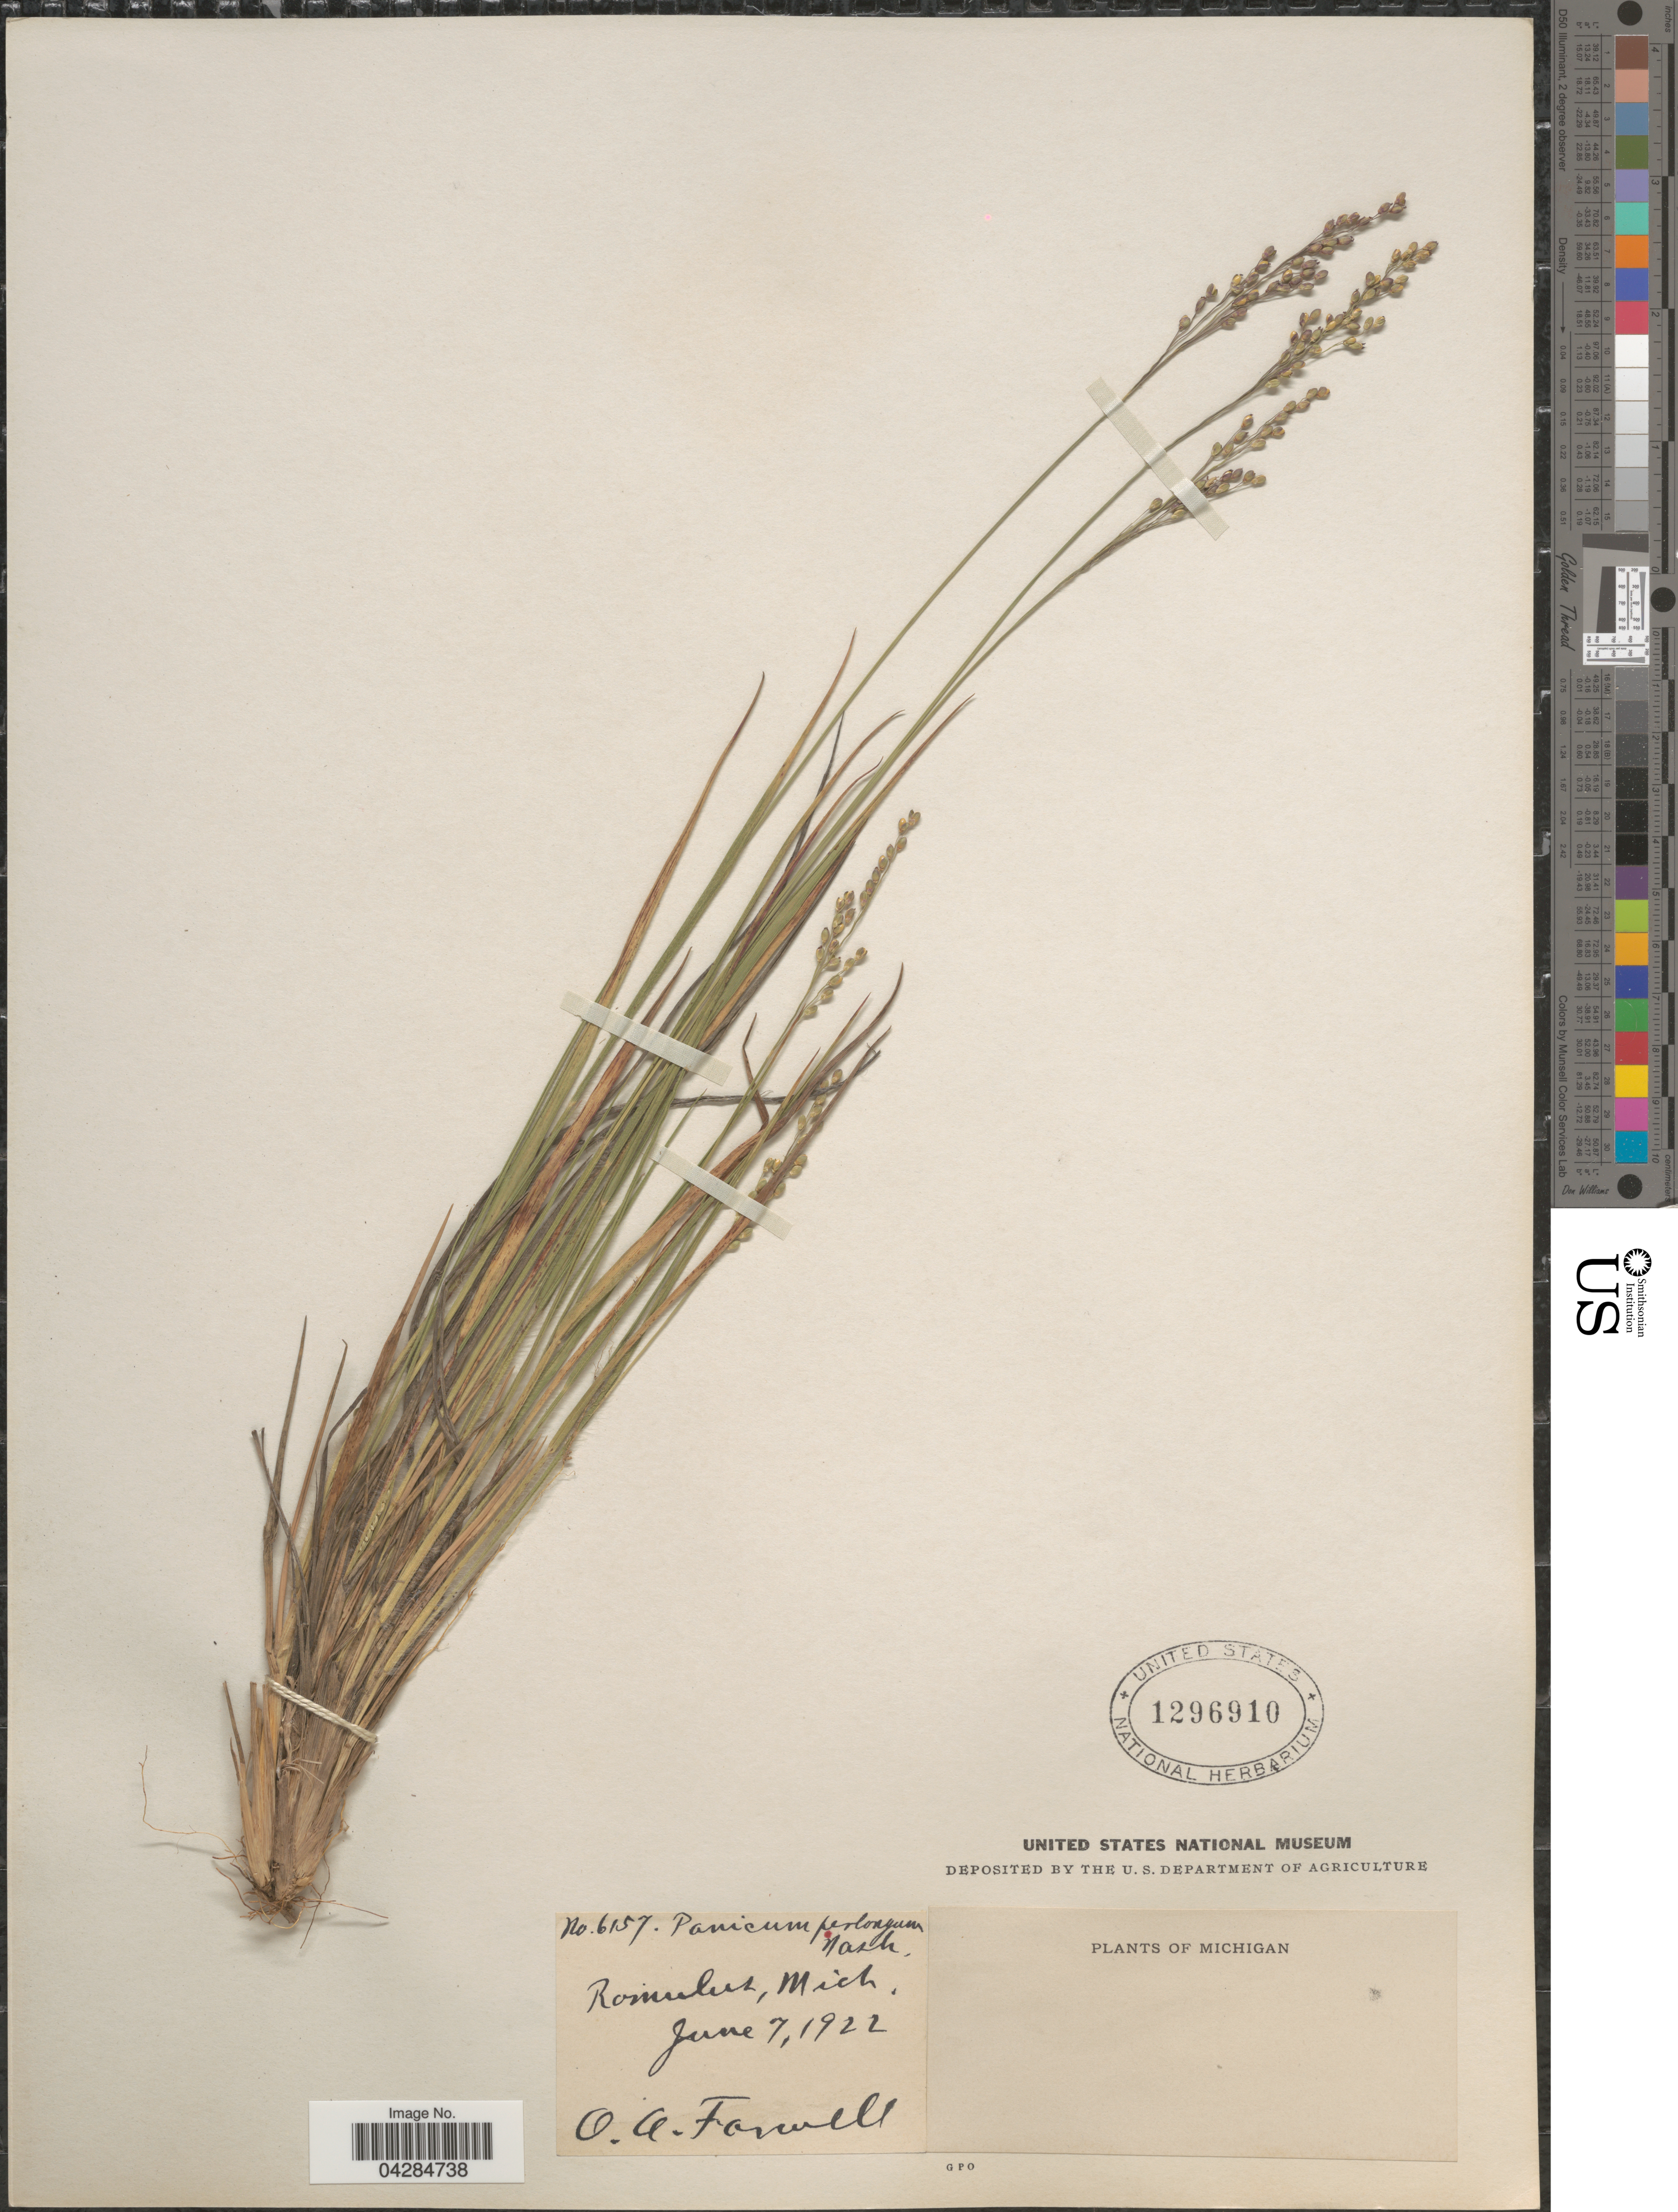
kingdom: Plantae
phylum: Tracheophyta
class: Liliopsida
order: Poales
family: Poaceae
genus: Dichanthelium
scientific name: Dichanthelium perlongum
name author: (Nash) Freckmann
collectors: O. Farwell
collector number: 6157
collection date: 1922-06-07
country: United States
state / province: Michigan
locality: Romulut.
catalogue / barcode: US 1296910